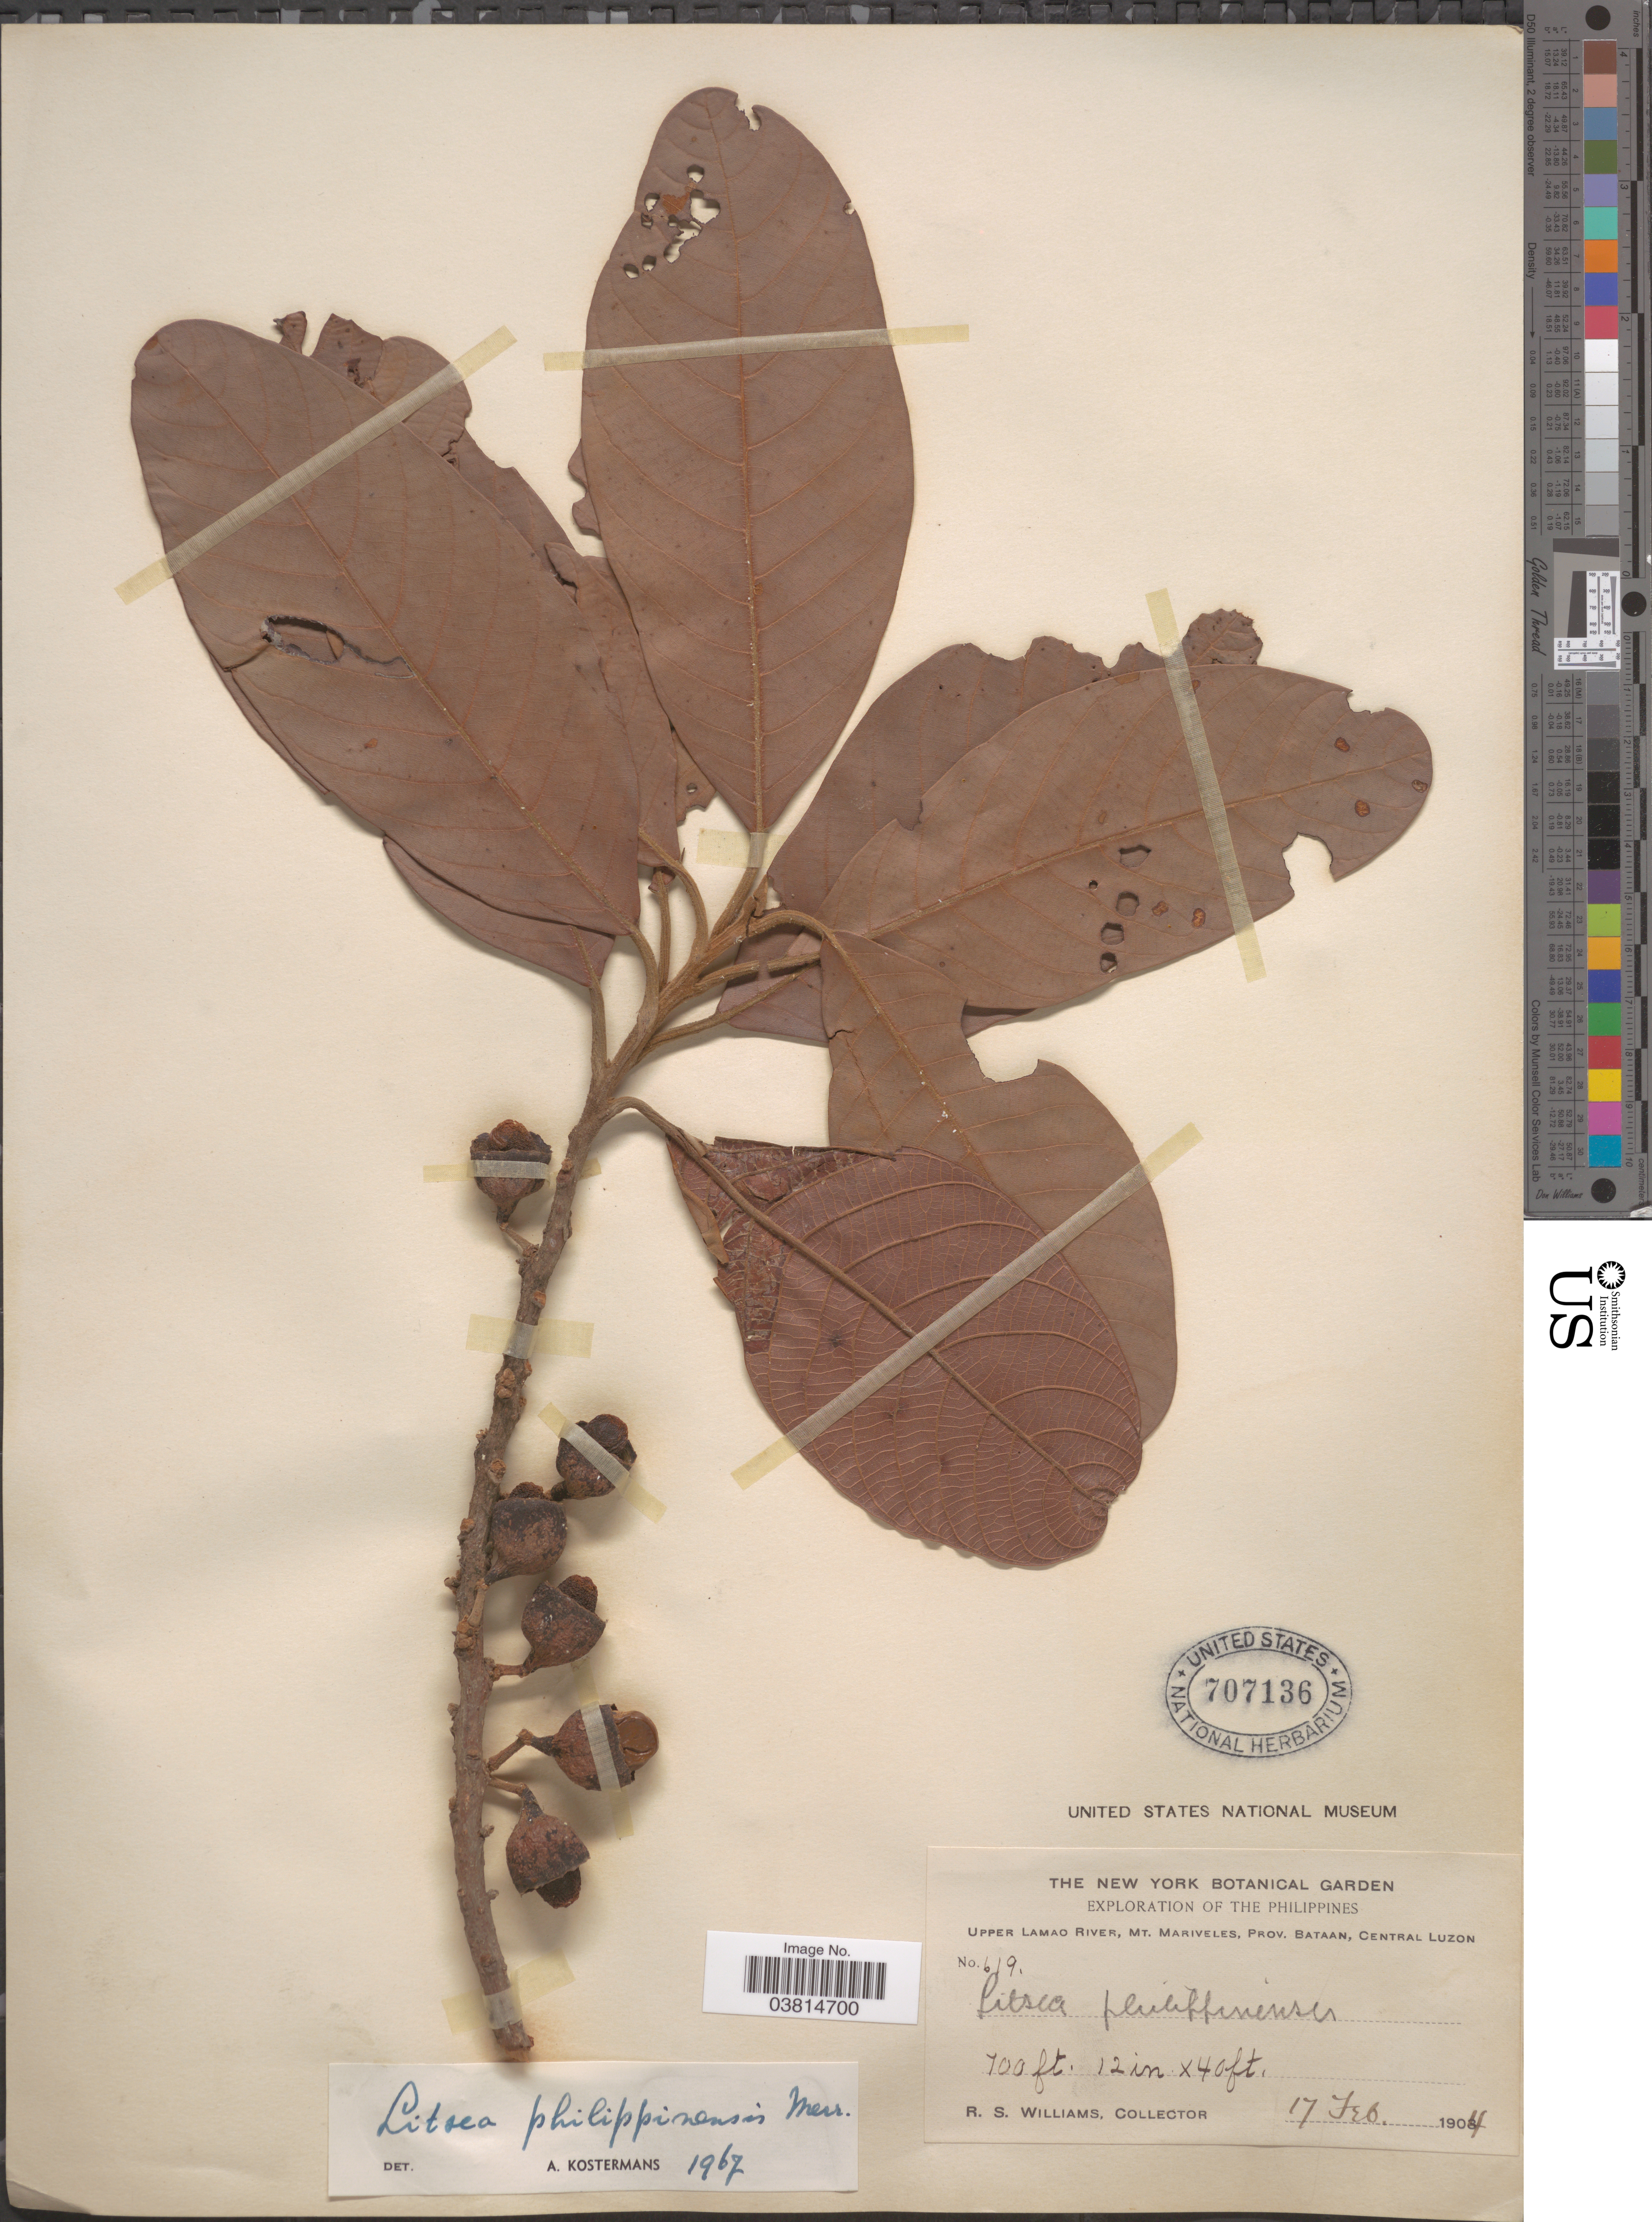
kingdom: Plantae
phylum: Tracheophyta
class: Magnoliopsida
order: Laurales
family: Lauraceae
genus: Litsea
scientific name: Litsea philippinensis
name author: Merr.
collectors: R. S. Williams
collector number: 619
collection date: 1904-02-17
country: Philippines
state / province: Central Luzon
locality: Upper Lamao River, Mt. Mariveles, Prov. Bataan.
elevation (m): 213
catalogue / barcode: US 707136